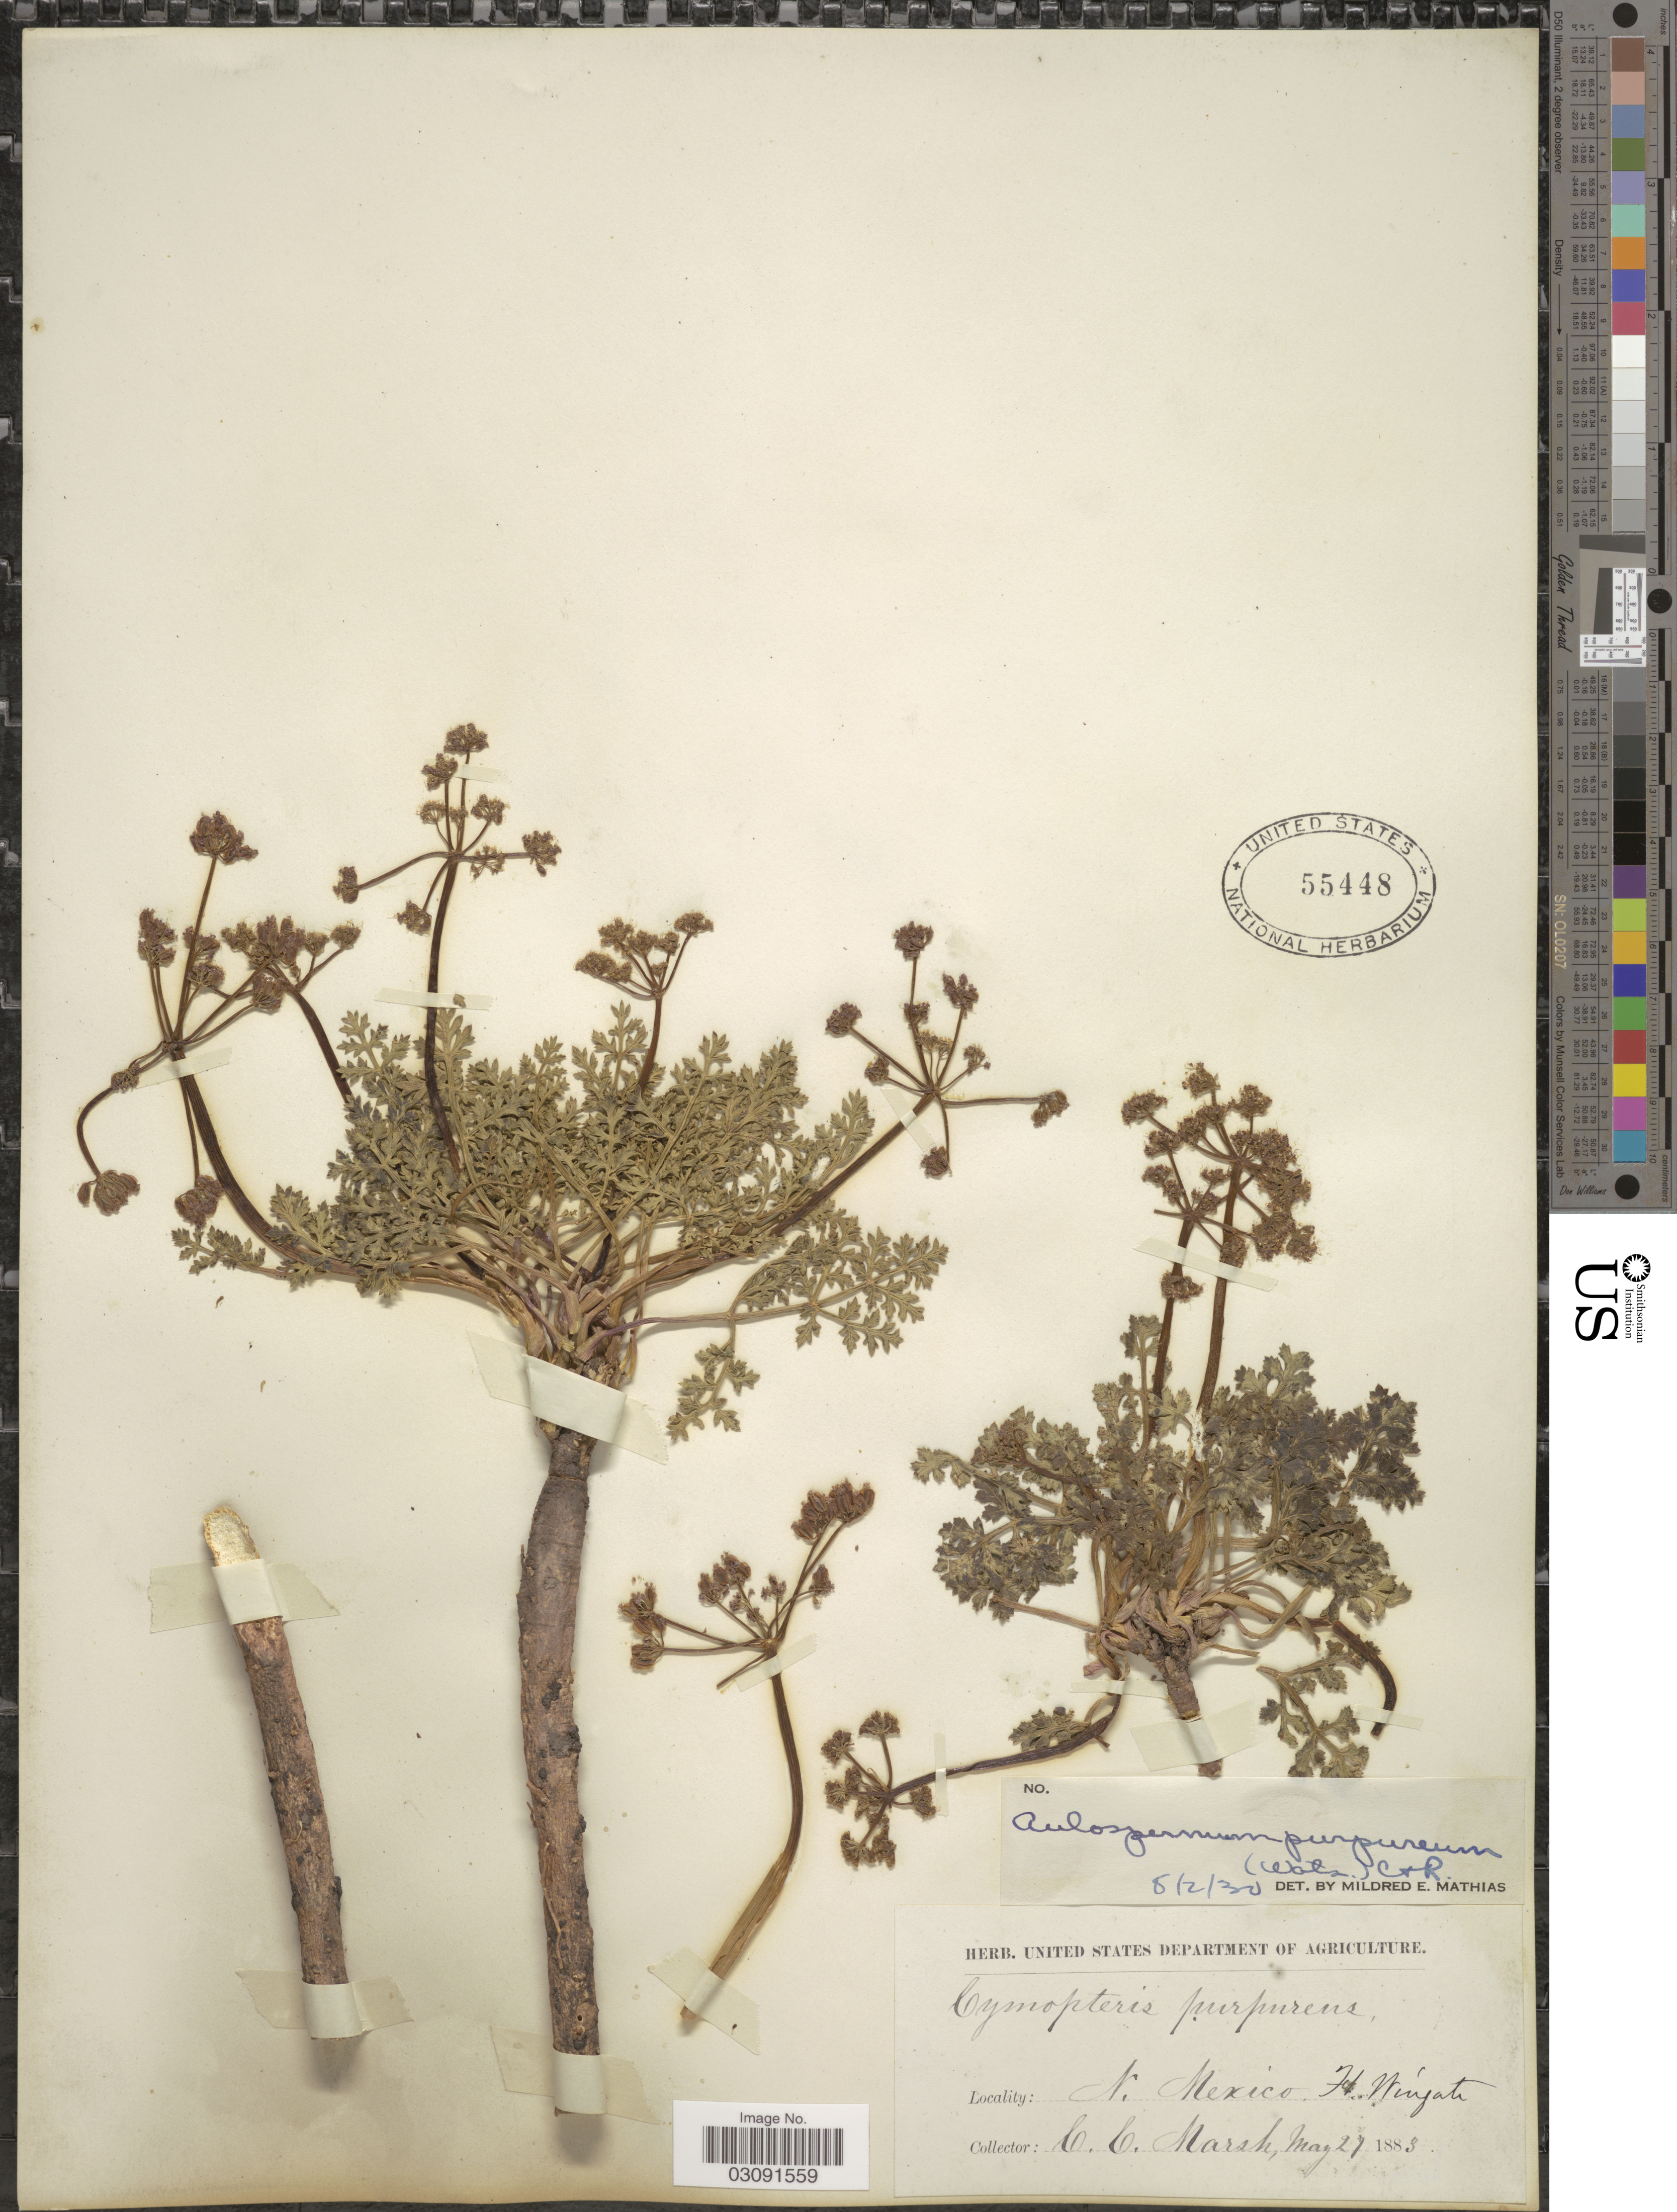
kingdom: Plantae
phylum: Tracheophyta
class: Magnoliopsida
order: Apiales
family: Apiaceae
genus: Cymopterus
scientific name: Cymopterus purpureus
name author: S. Watson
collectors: C. C. Marsh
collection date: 1883-05-27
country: United States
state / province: New Mexico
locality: Ft. Wingate.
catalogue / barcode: US 55448